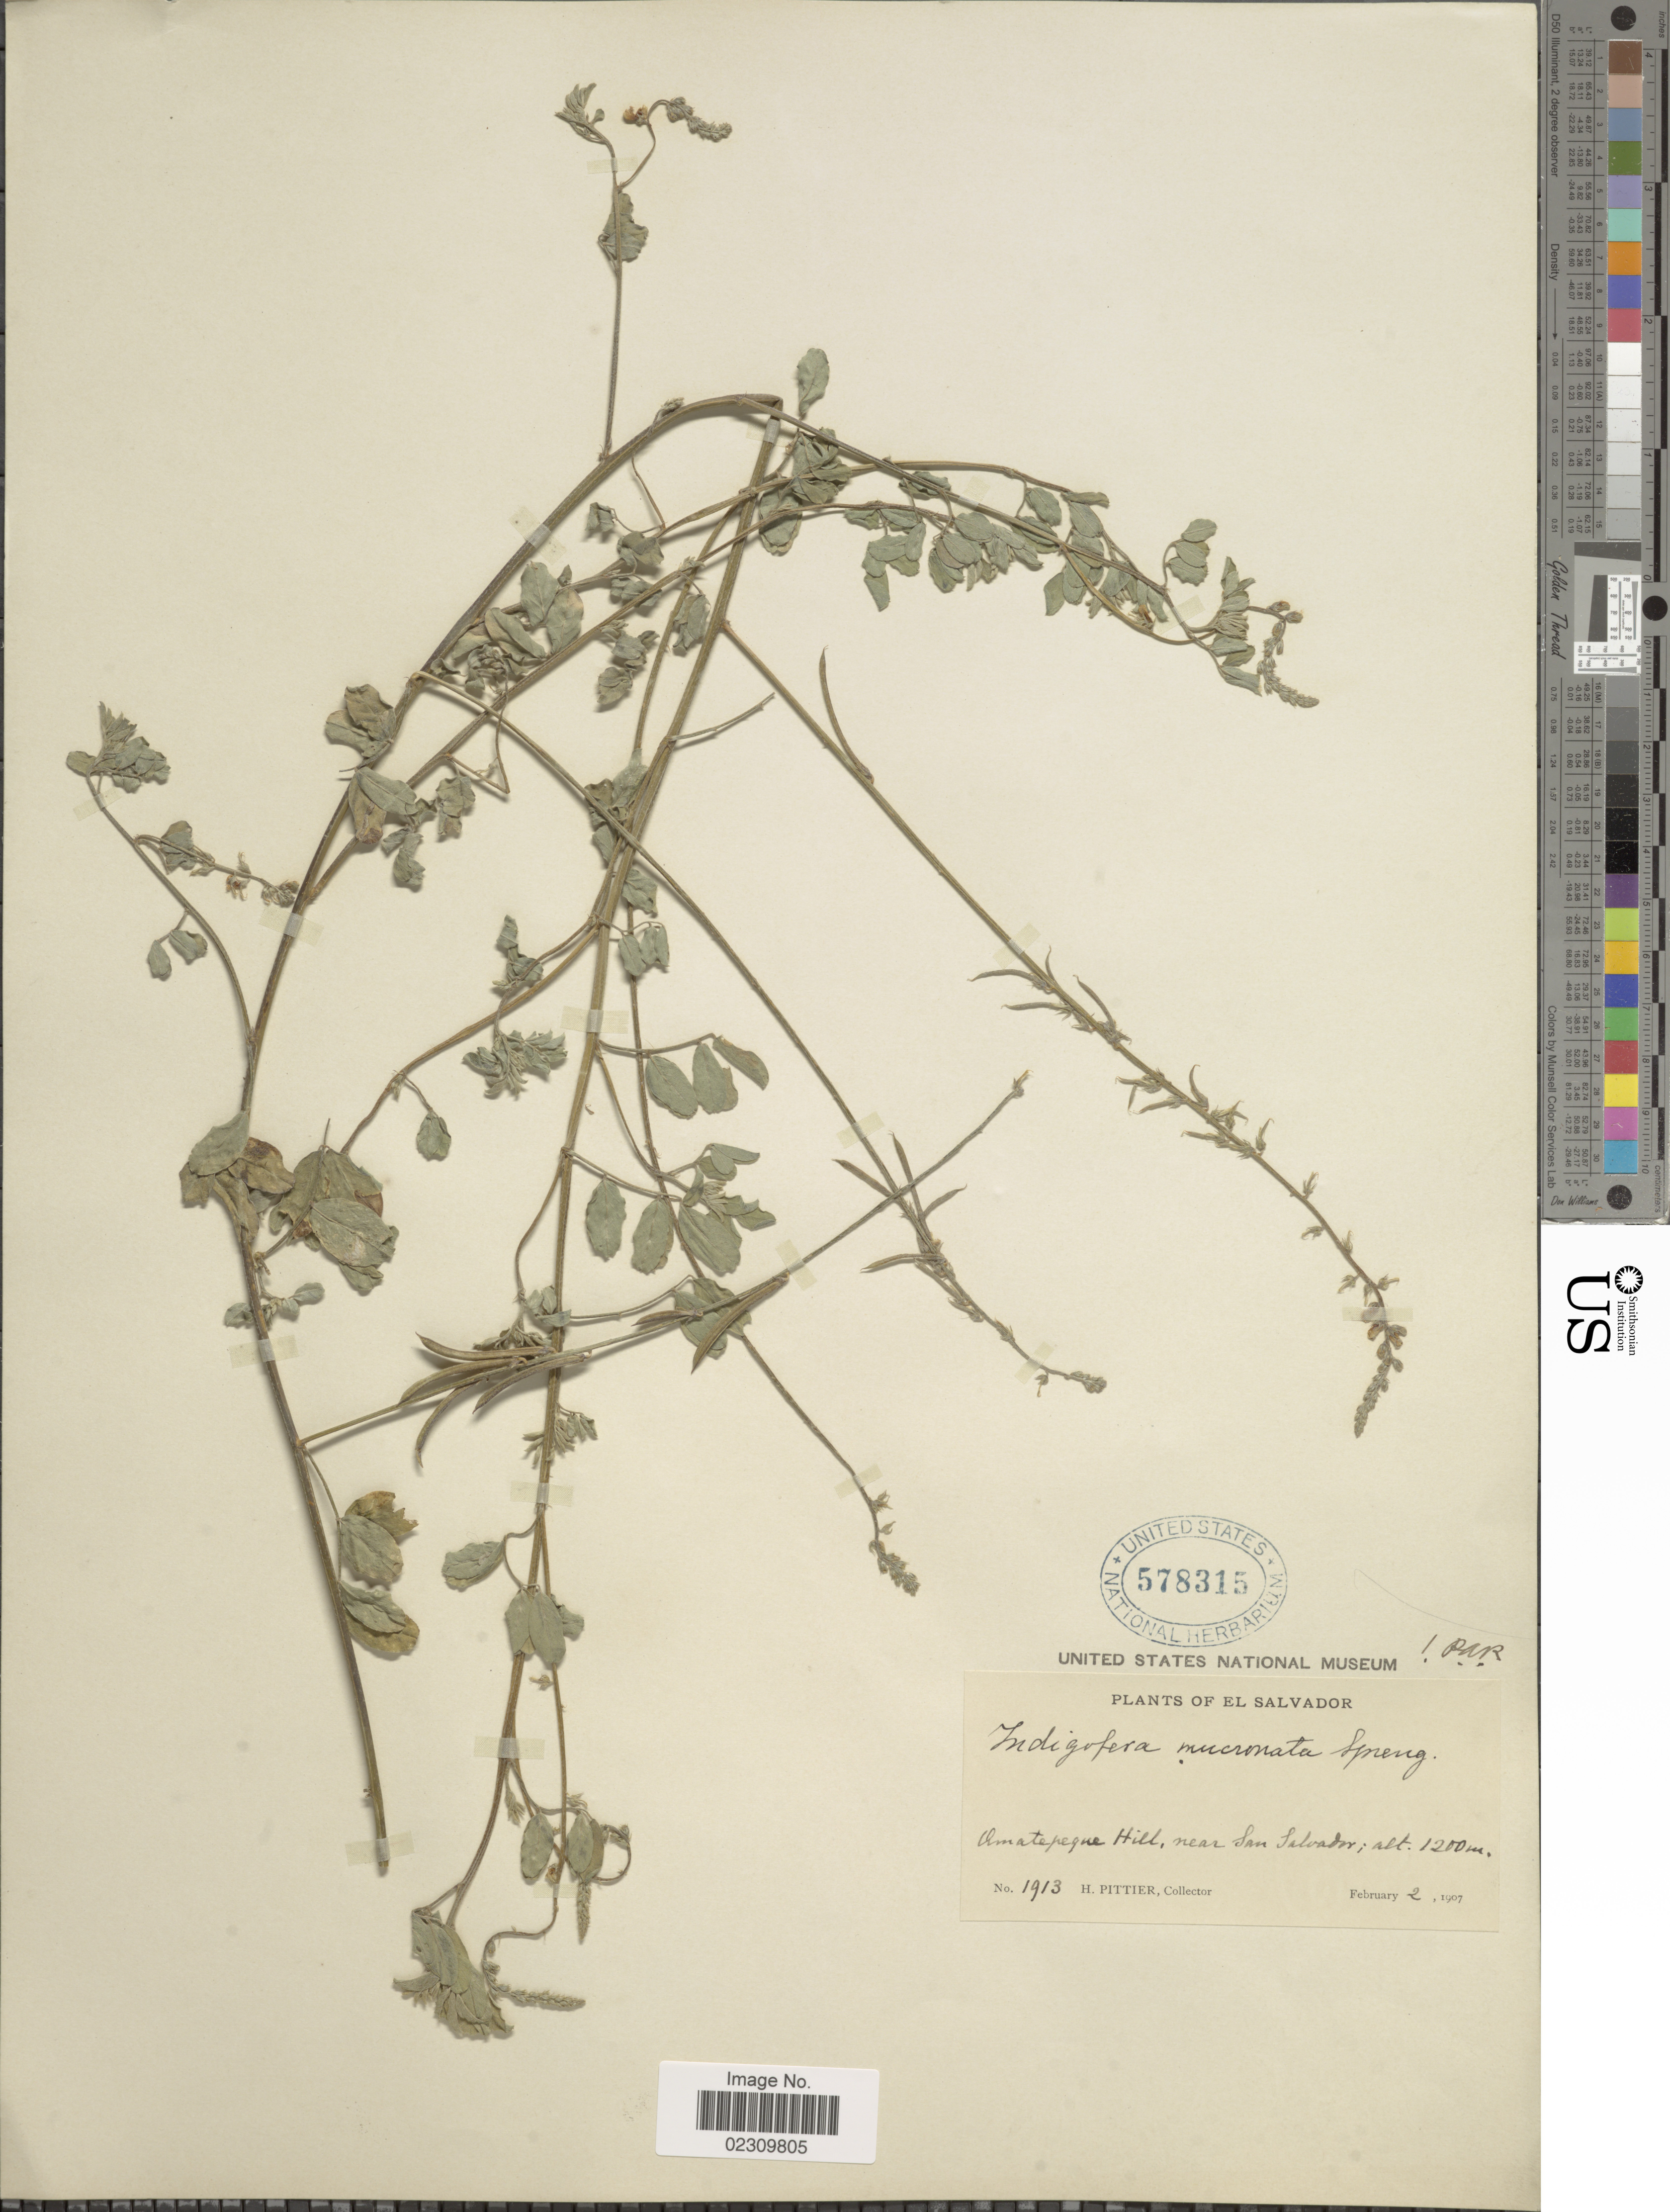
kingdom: Plantae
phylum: Tracheophyta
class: Magnoliopsida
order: Fabales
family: Fabaceae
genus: Indigofera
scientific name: Indigofera mucronata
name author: Lam.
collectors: H. F. Pittier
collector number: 1913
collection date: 1907-02-02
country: El Salvador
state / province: San Salvador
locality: Omatepeque Hill, near San Salvador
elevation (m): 1200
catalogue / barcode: US 578315